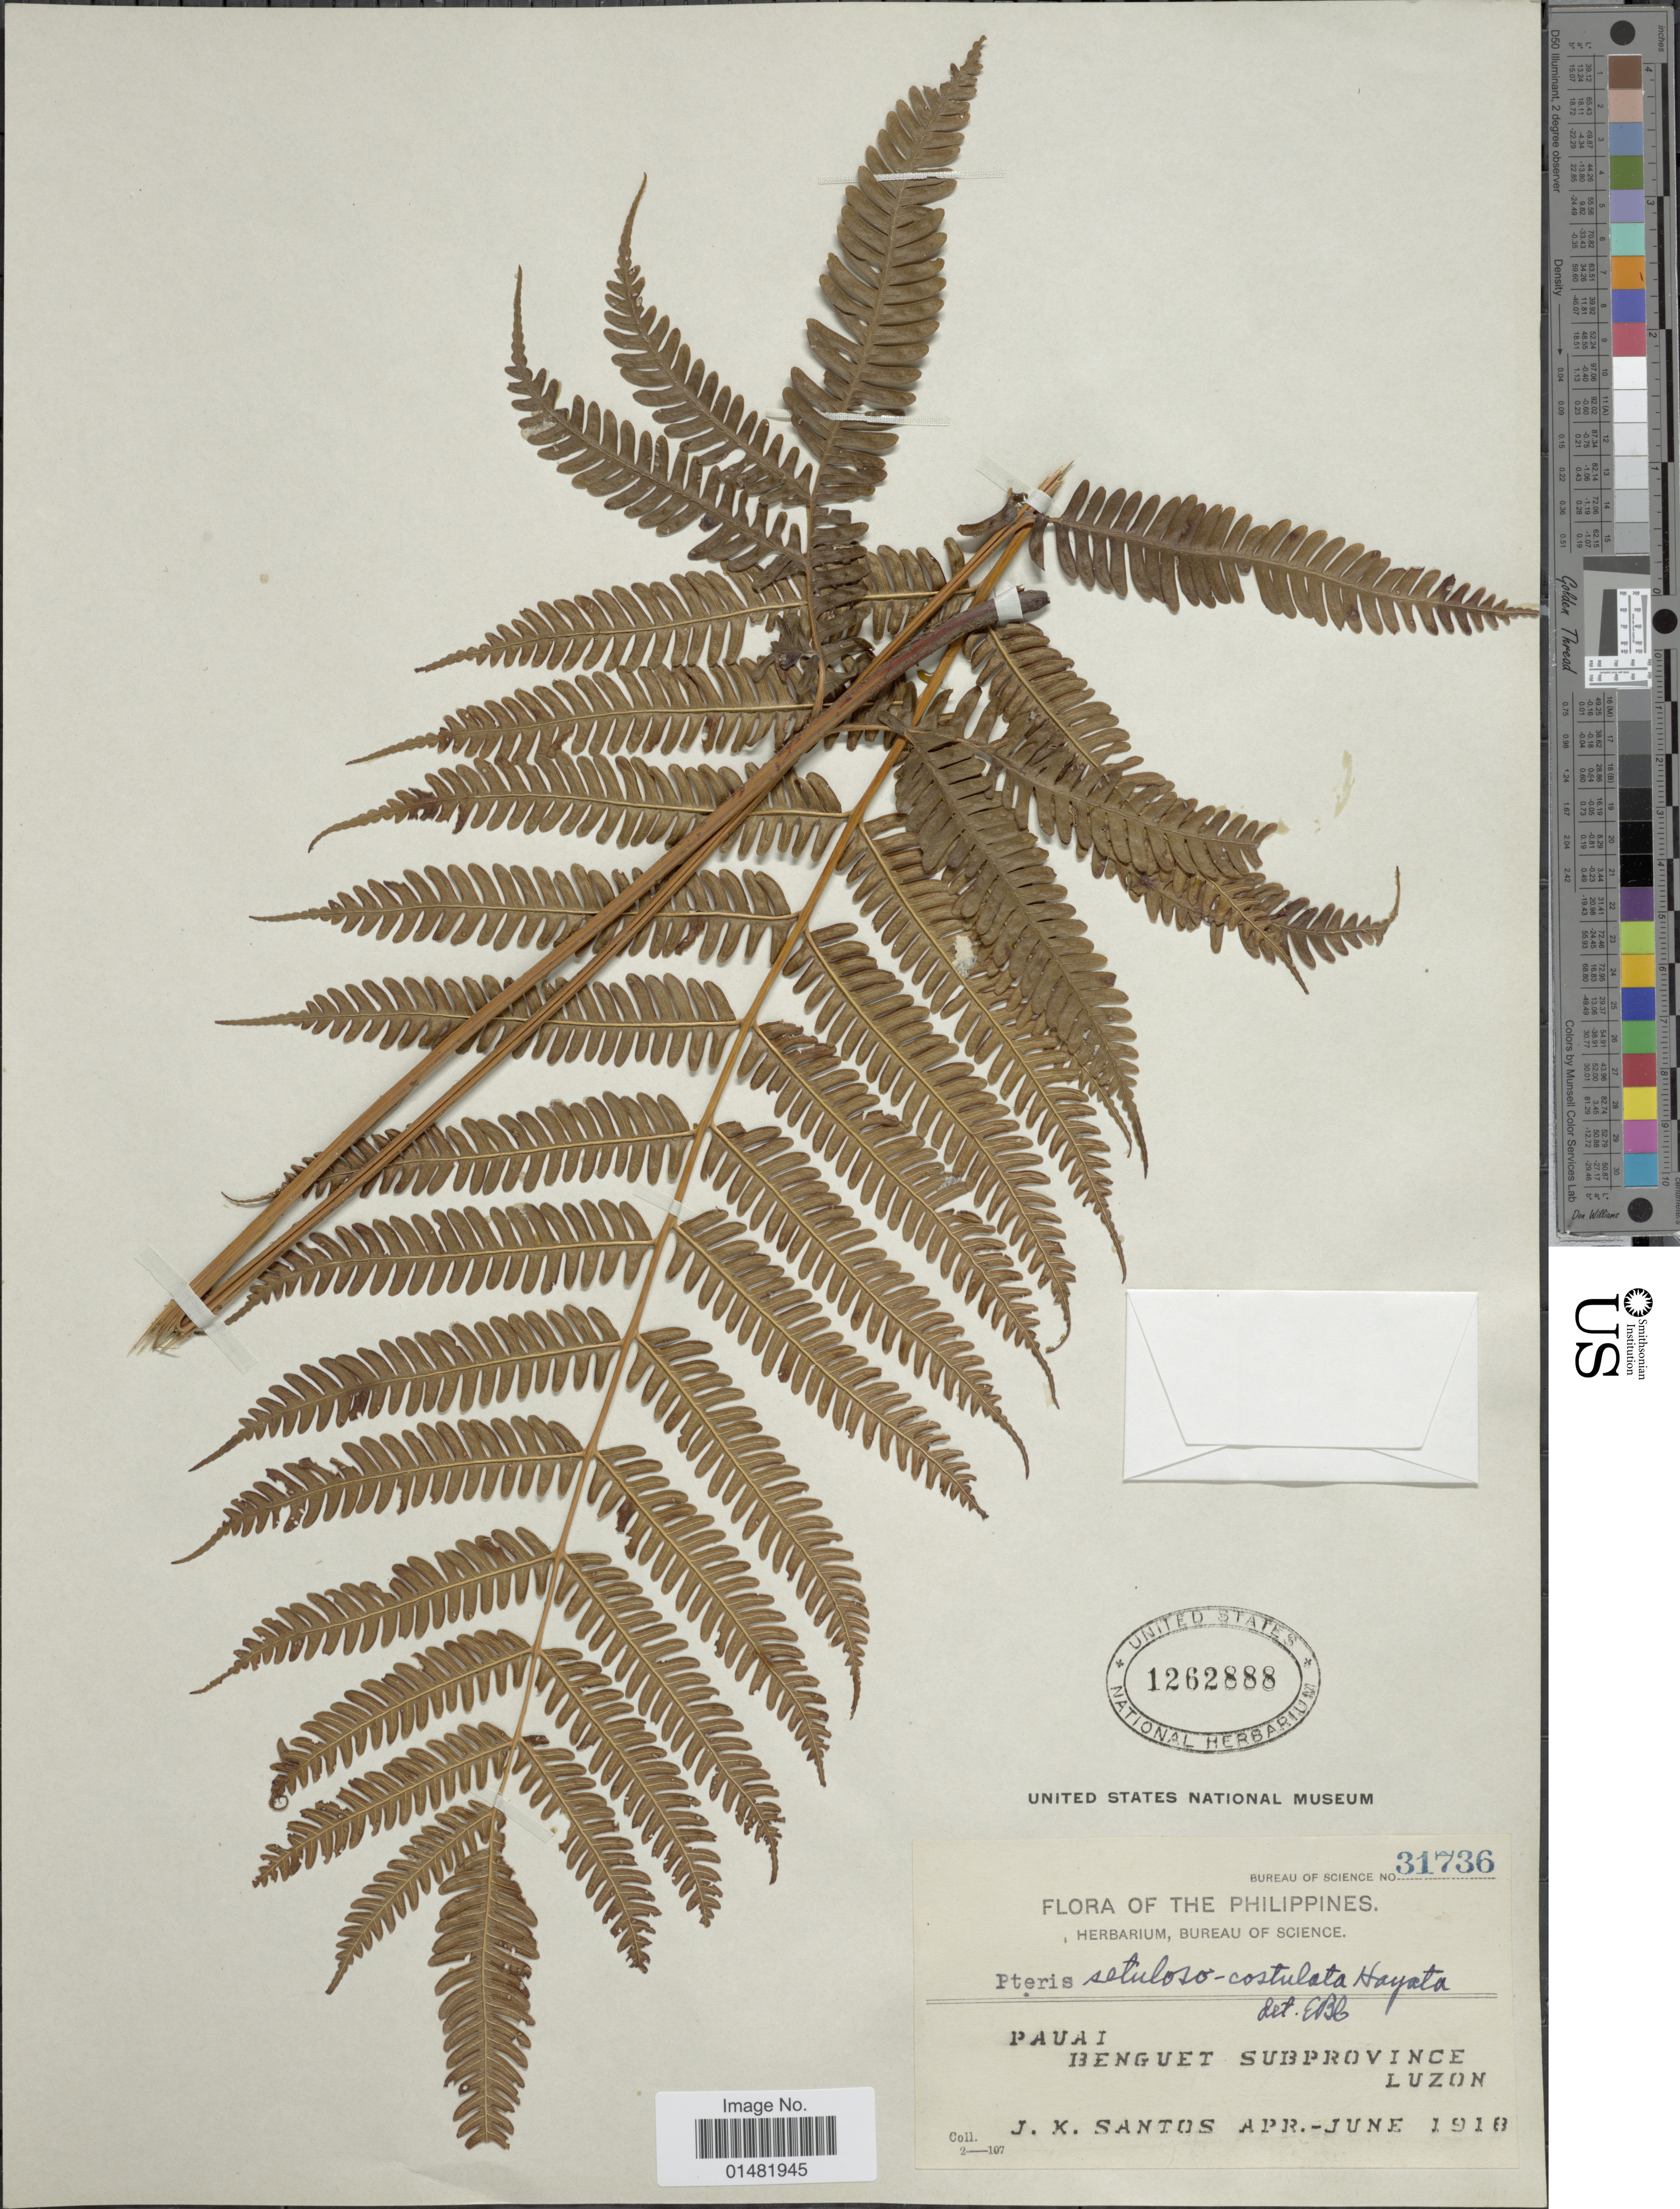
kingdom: Plantae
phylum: Tracheophyta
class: Polypodiopsida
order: Polypodiales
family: Pteridaceae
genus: Pteris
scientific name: Pteris spinescens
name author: C. Presl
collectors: J. K. Santos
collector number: Bureau of Science 31736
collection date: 1918-04/1918-06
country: Philippines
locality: Pauai, Benguet Subprovince, Luzon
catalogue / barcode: US 1262888